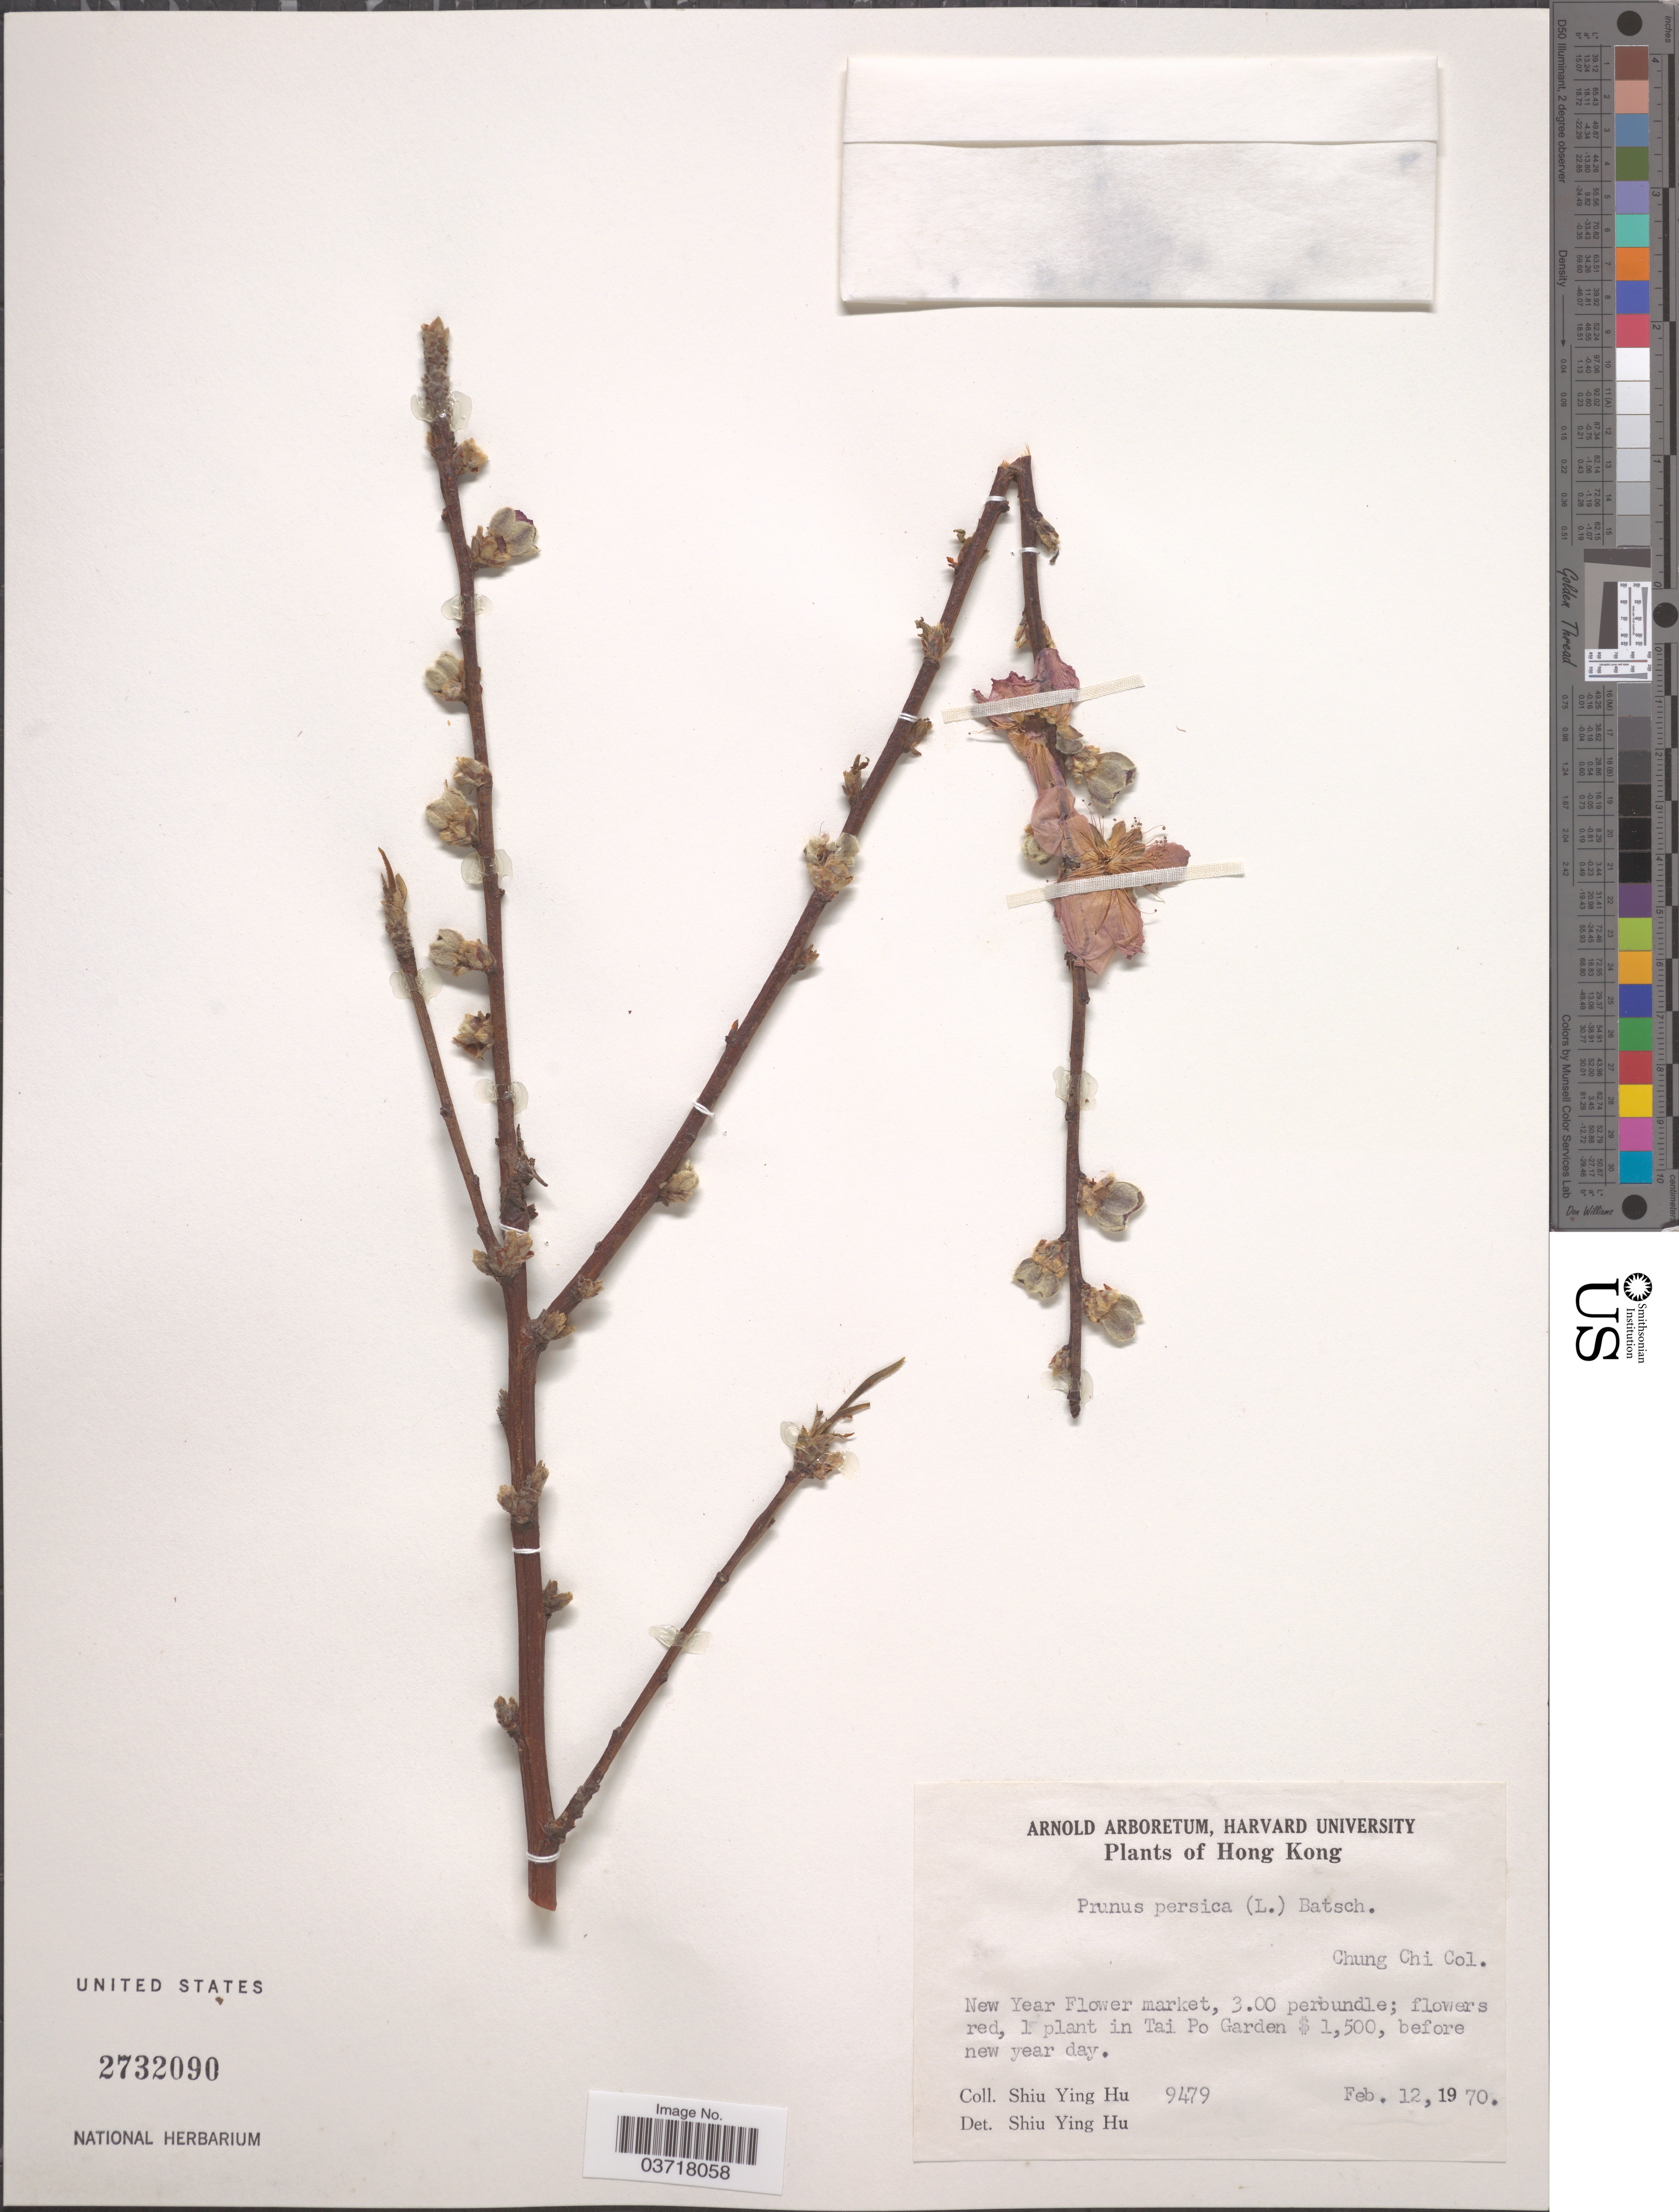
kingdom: Plantae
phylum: Tracheophyta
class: Magnoliopsida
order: Rosales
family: Rosaceae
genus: Prunus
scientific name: Prunus persica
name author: (L.) Batsch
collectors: S. Y. Hu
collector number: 9479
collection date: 1970-02-12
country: China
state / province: Hong Kong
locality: New Year Flower market, Tai Po Garden.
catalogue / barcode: US 2732090